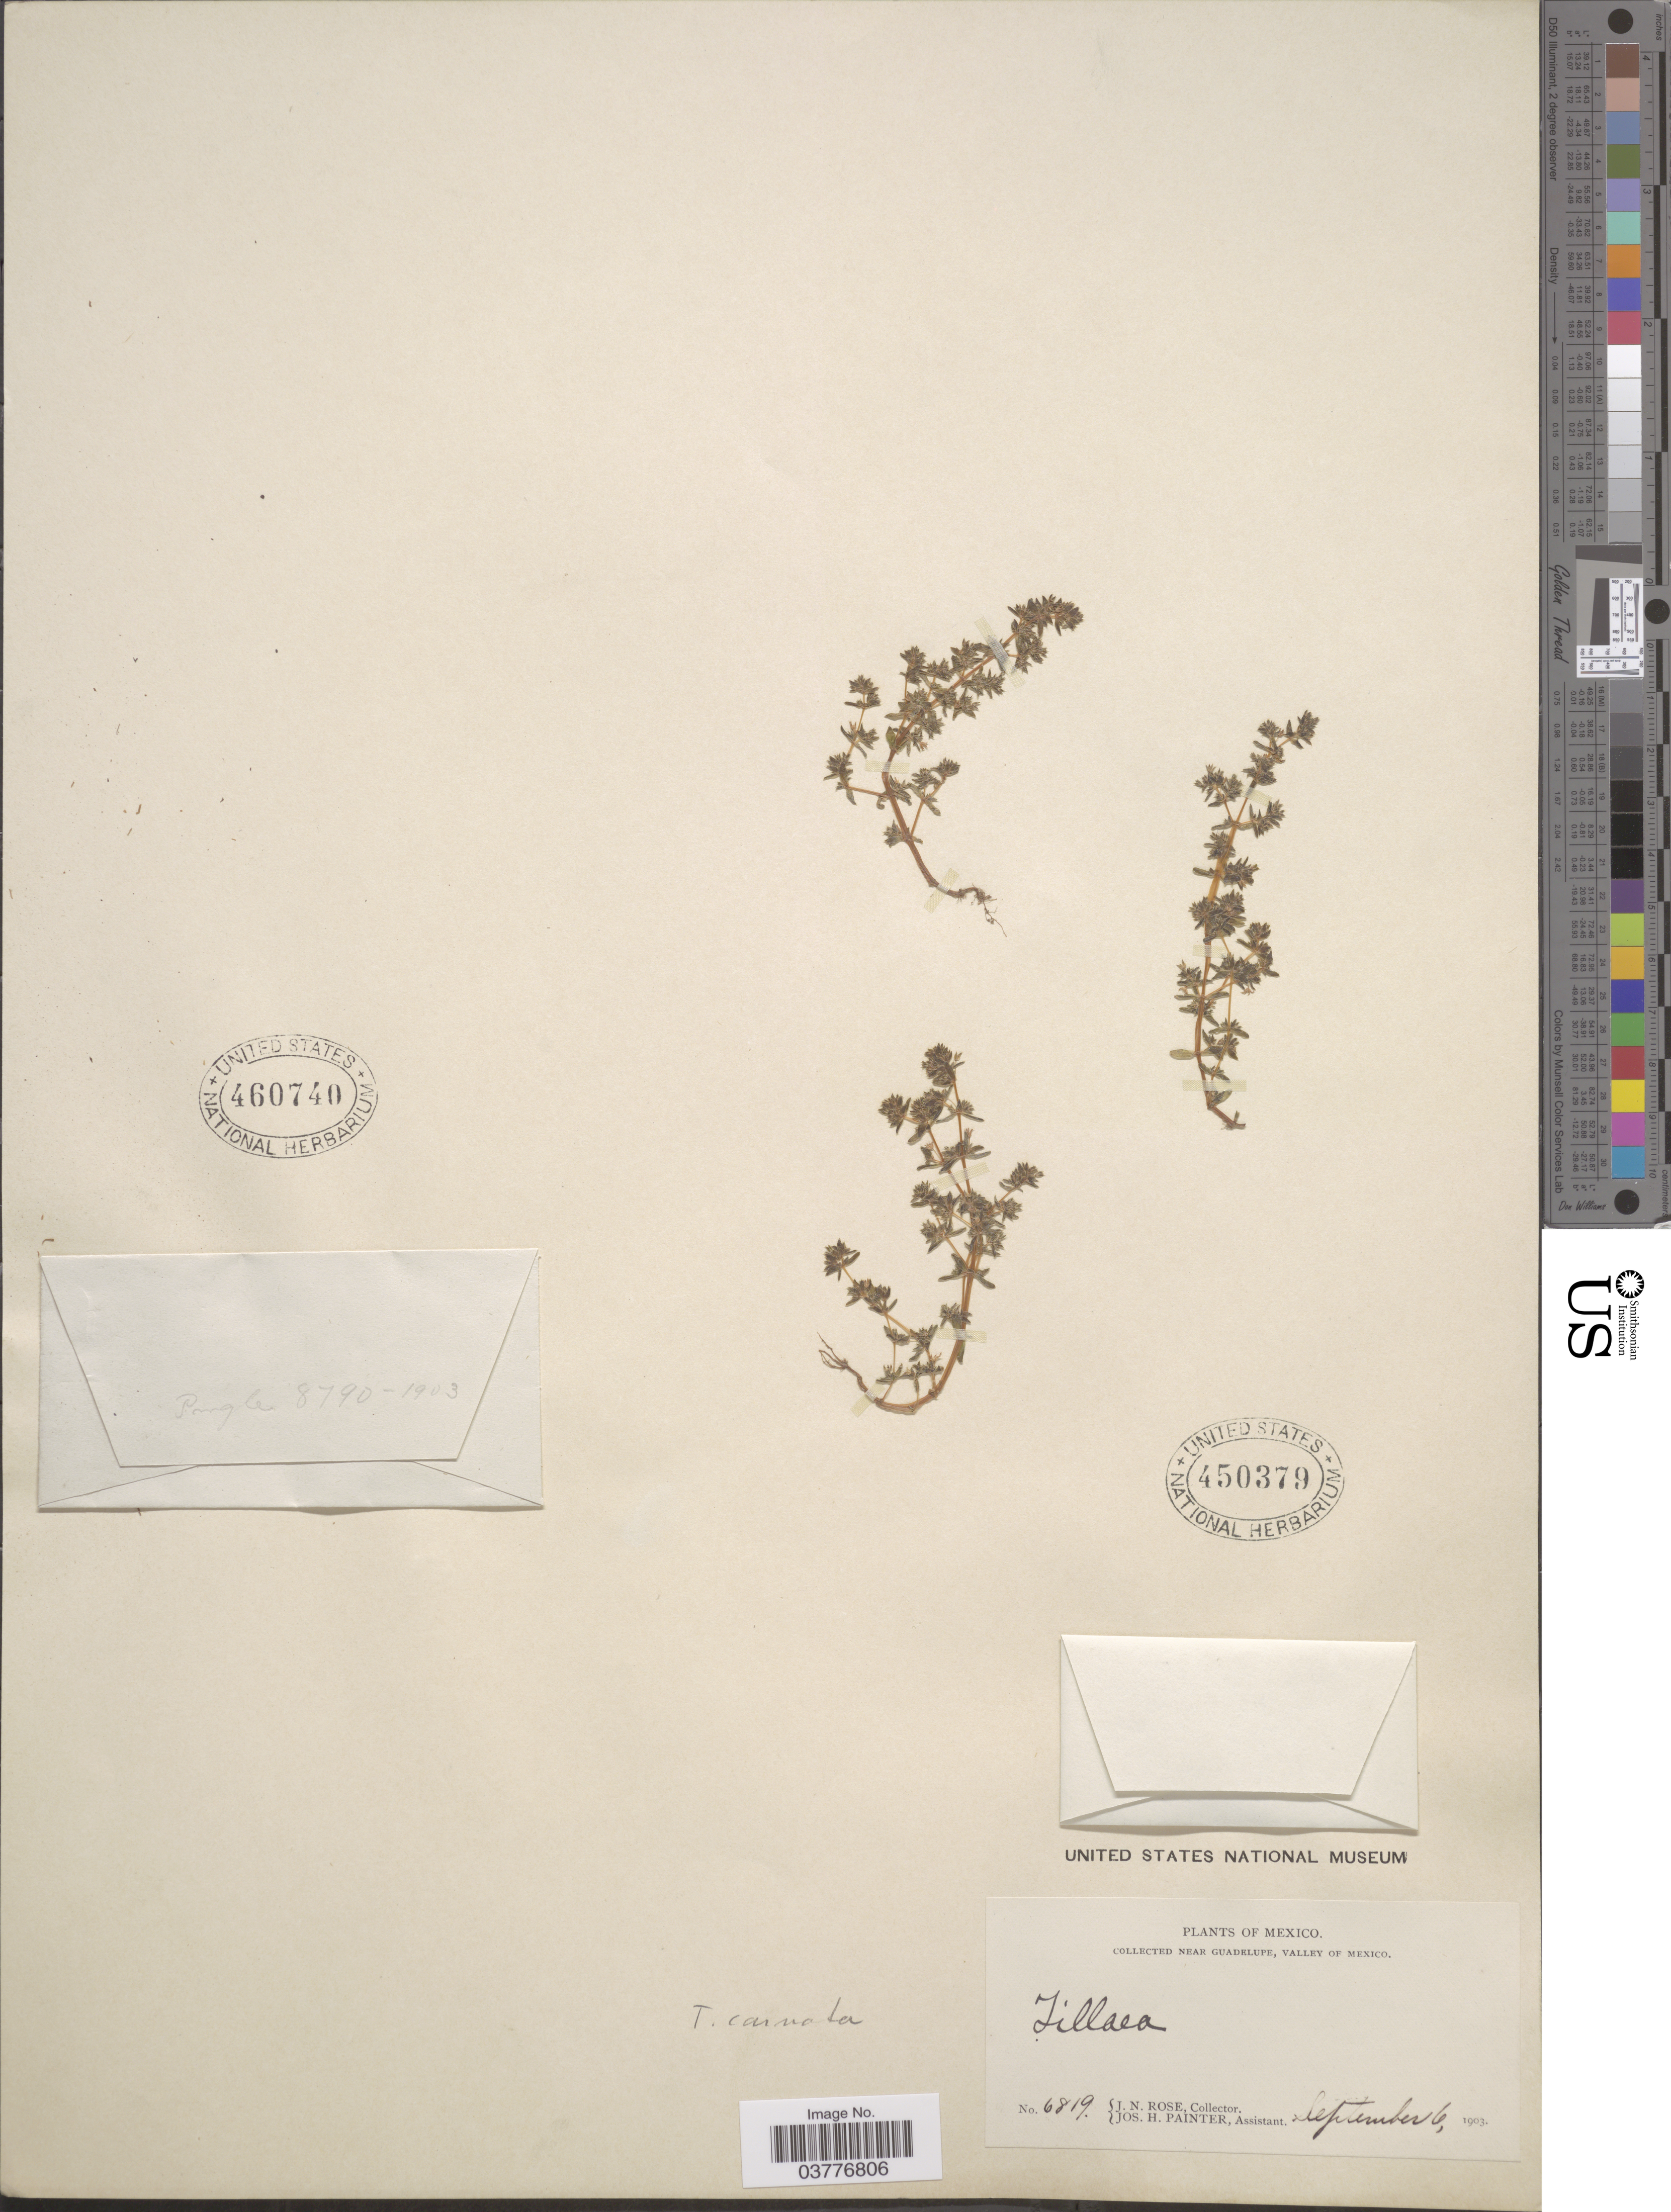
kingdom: Plantae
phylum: Tracheophyta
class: Magnoliopsida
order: Saxifragales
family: Crassulaceae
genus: Crassula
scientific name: Crassula connata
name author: (Ruiz & Pav.) A. Berger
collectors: J. N. Rose & J. H. Painter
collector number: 6819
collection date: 1903-09-06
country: Mexico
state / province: Baja California Norte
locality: Near Guadelupe, Valley of Mexico.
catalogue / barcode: US 450379